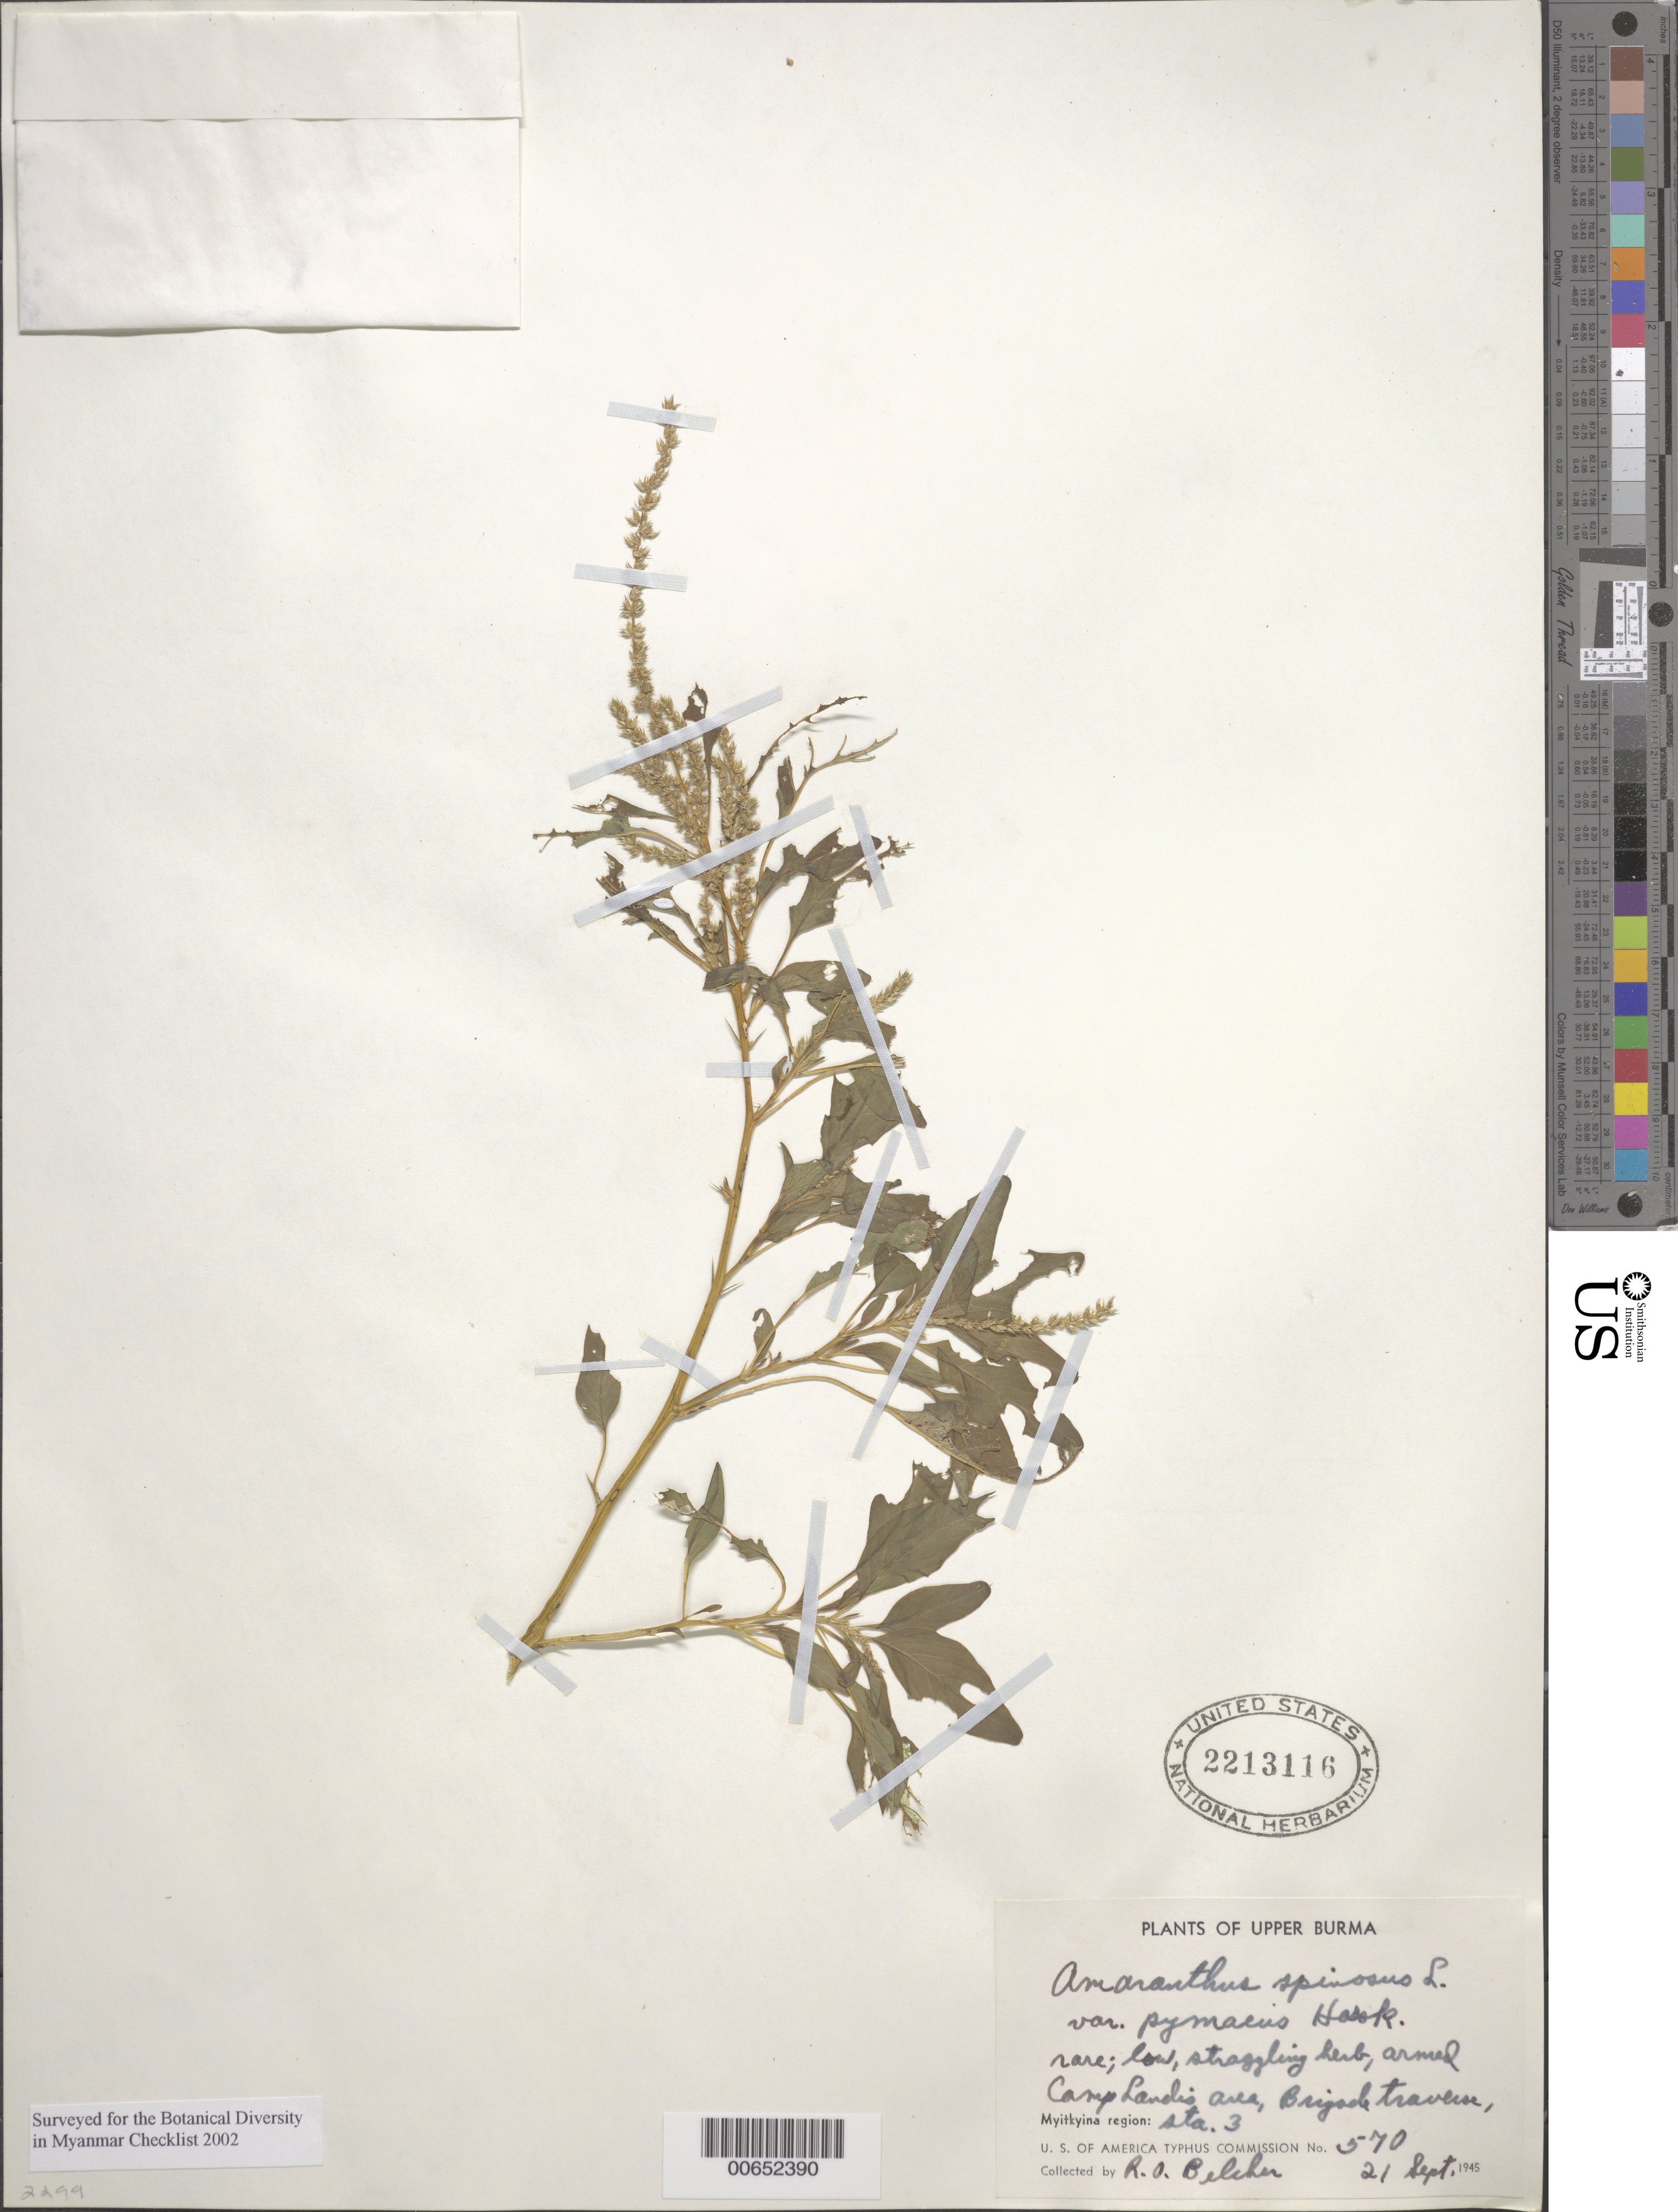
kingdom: Plantae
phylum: Tracheophyta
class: Magnoliopsida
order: Caryophyllales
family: Amaranthaceae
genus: Amaranthus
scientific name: Amaranthus spinosus var. pygmaeus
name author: Hassk.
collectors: R. Belcher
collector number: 570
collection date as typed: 21 Sep 1945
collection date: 1945-09-21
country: Myanmar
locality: Upper Burma, Myitkyina region, Camp Landis area, Brigade Traverse.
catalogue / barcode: US 2213116